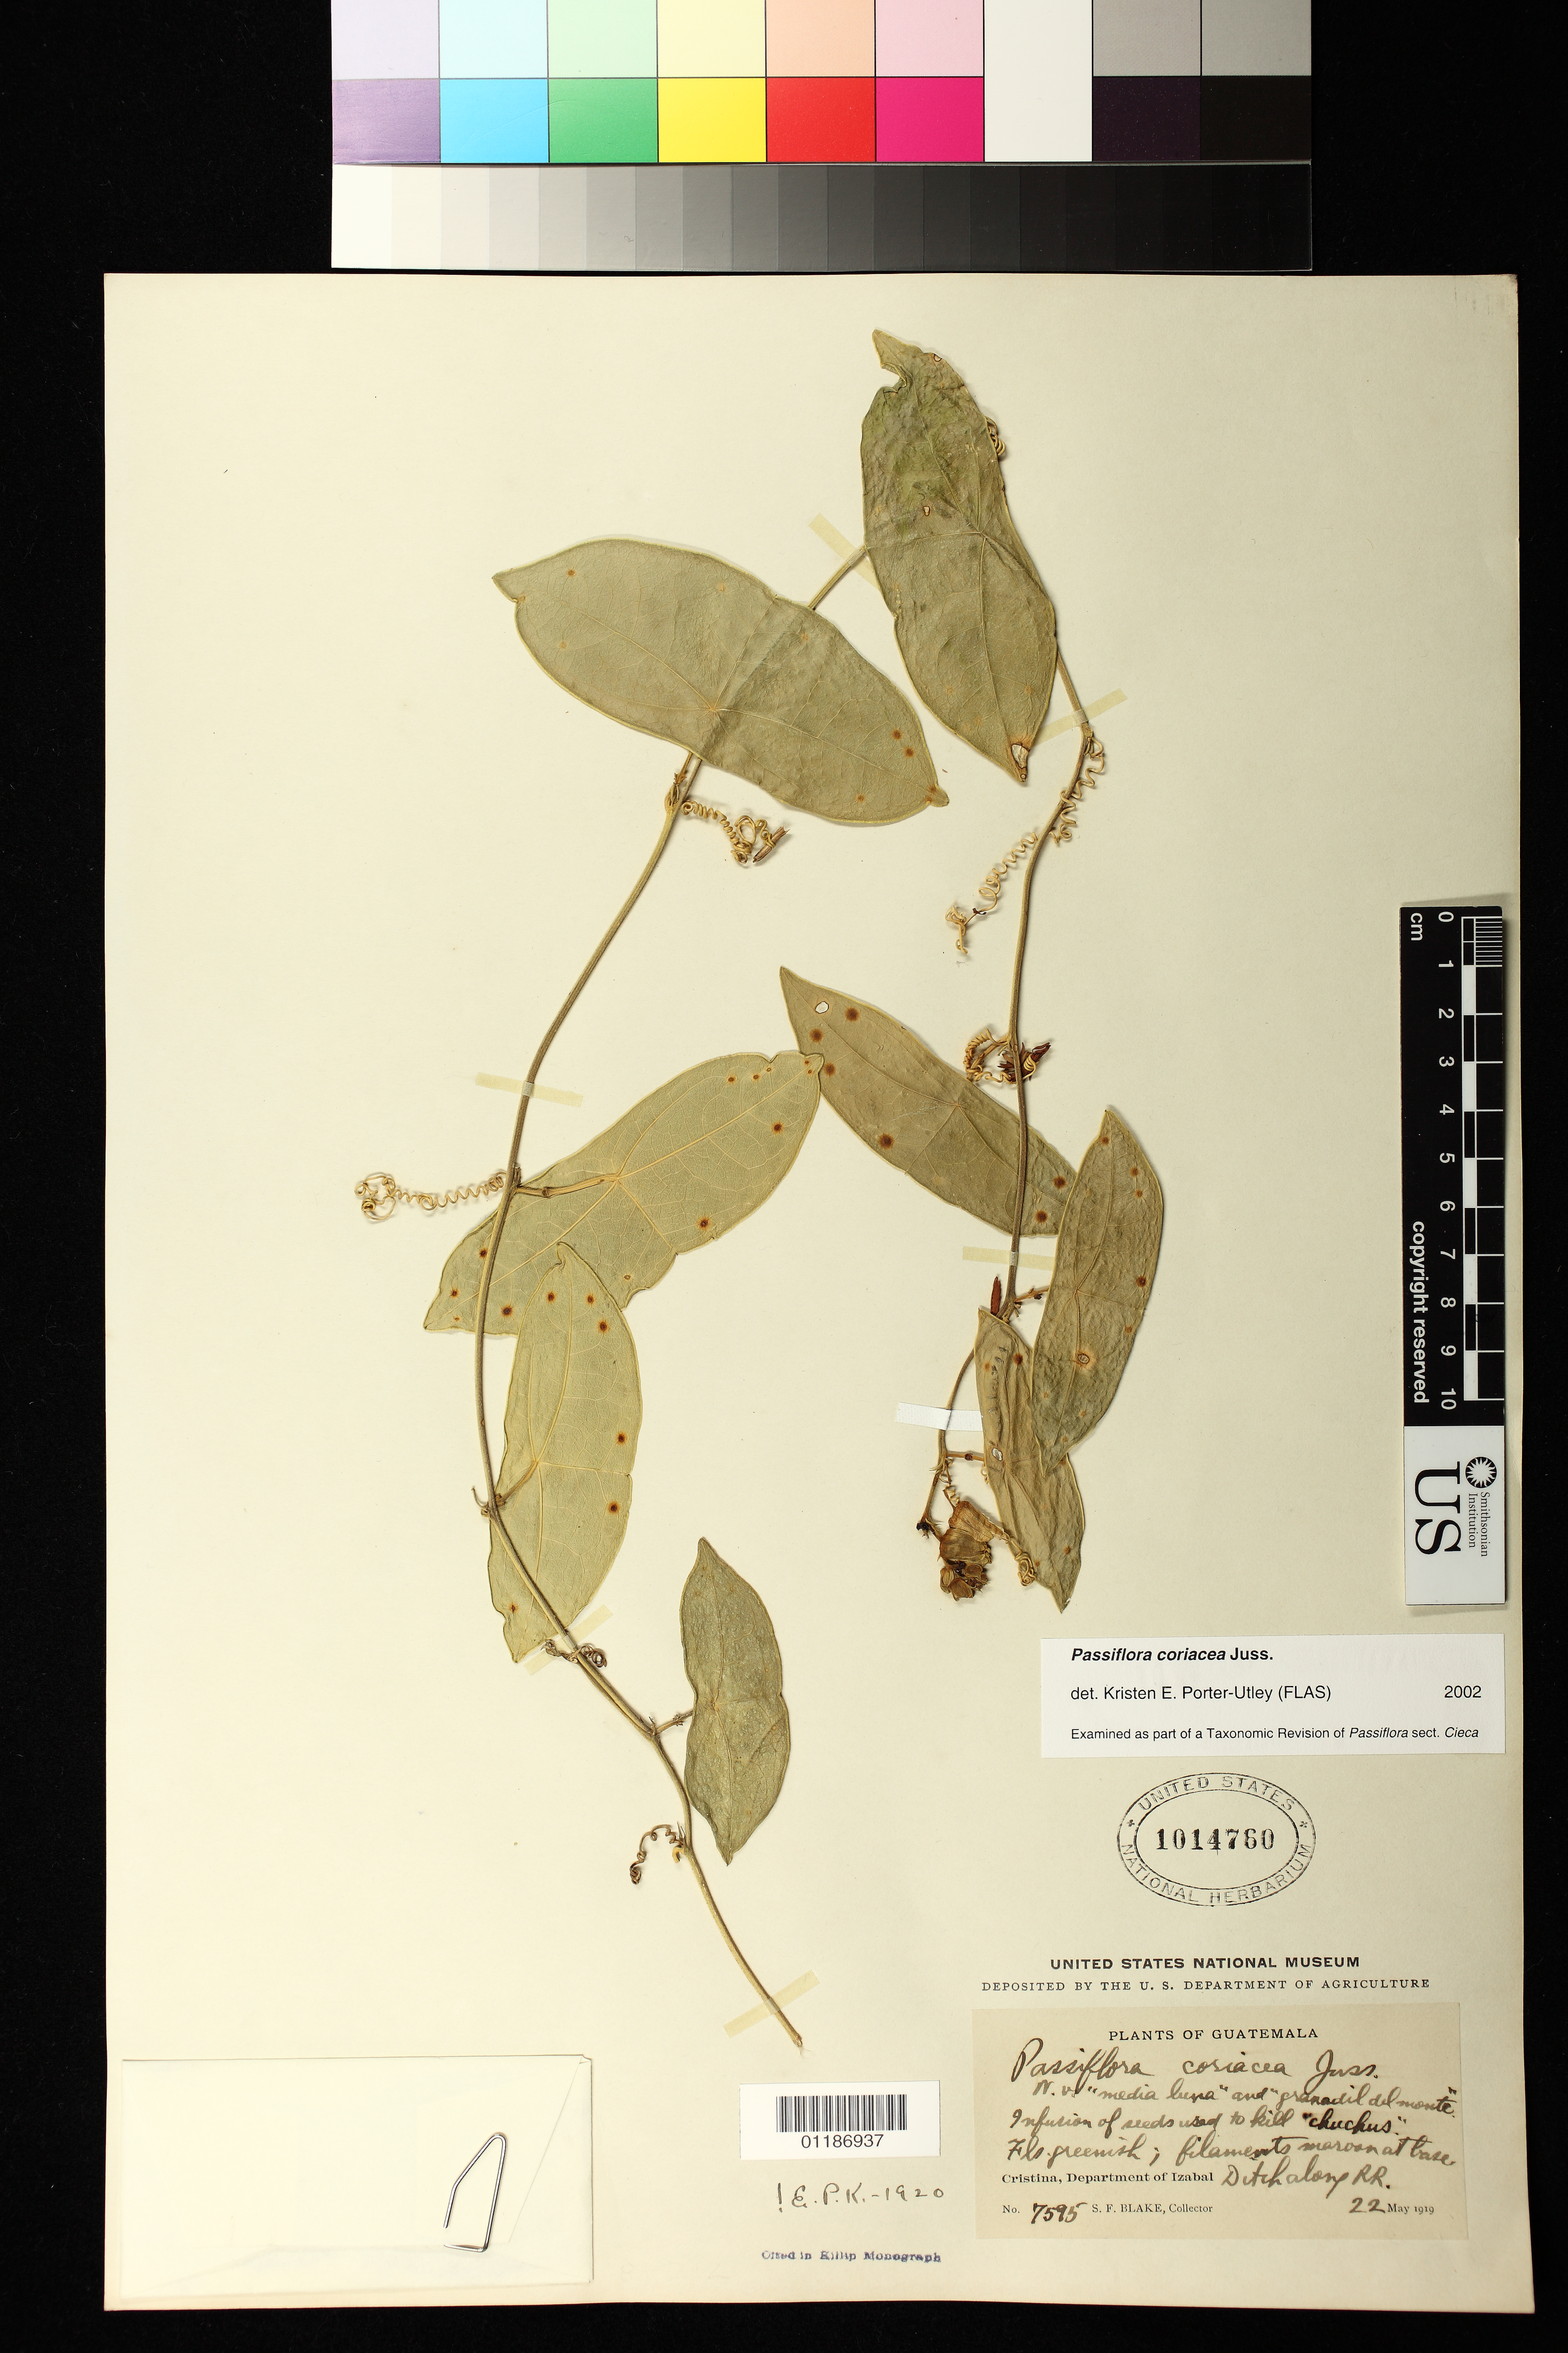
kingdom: Plantae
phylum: Tracheophyta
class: Magnoliopsida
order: Malpighiales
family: Passifloraceae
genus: Passiflora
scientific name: Passiflora coriacea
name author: A. Juss.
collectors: S. Blake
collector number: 7595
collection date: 1919-05-22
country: Guatemala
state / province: Izabal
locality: Cristina, ditch along RR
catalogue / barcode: US 1014760